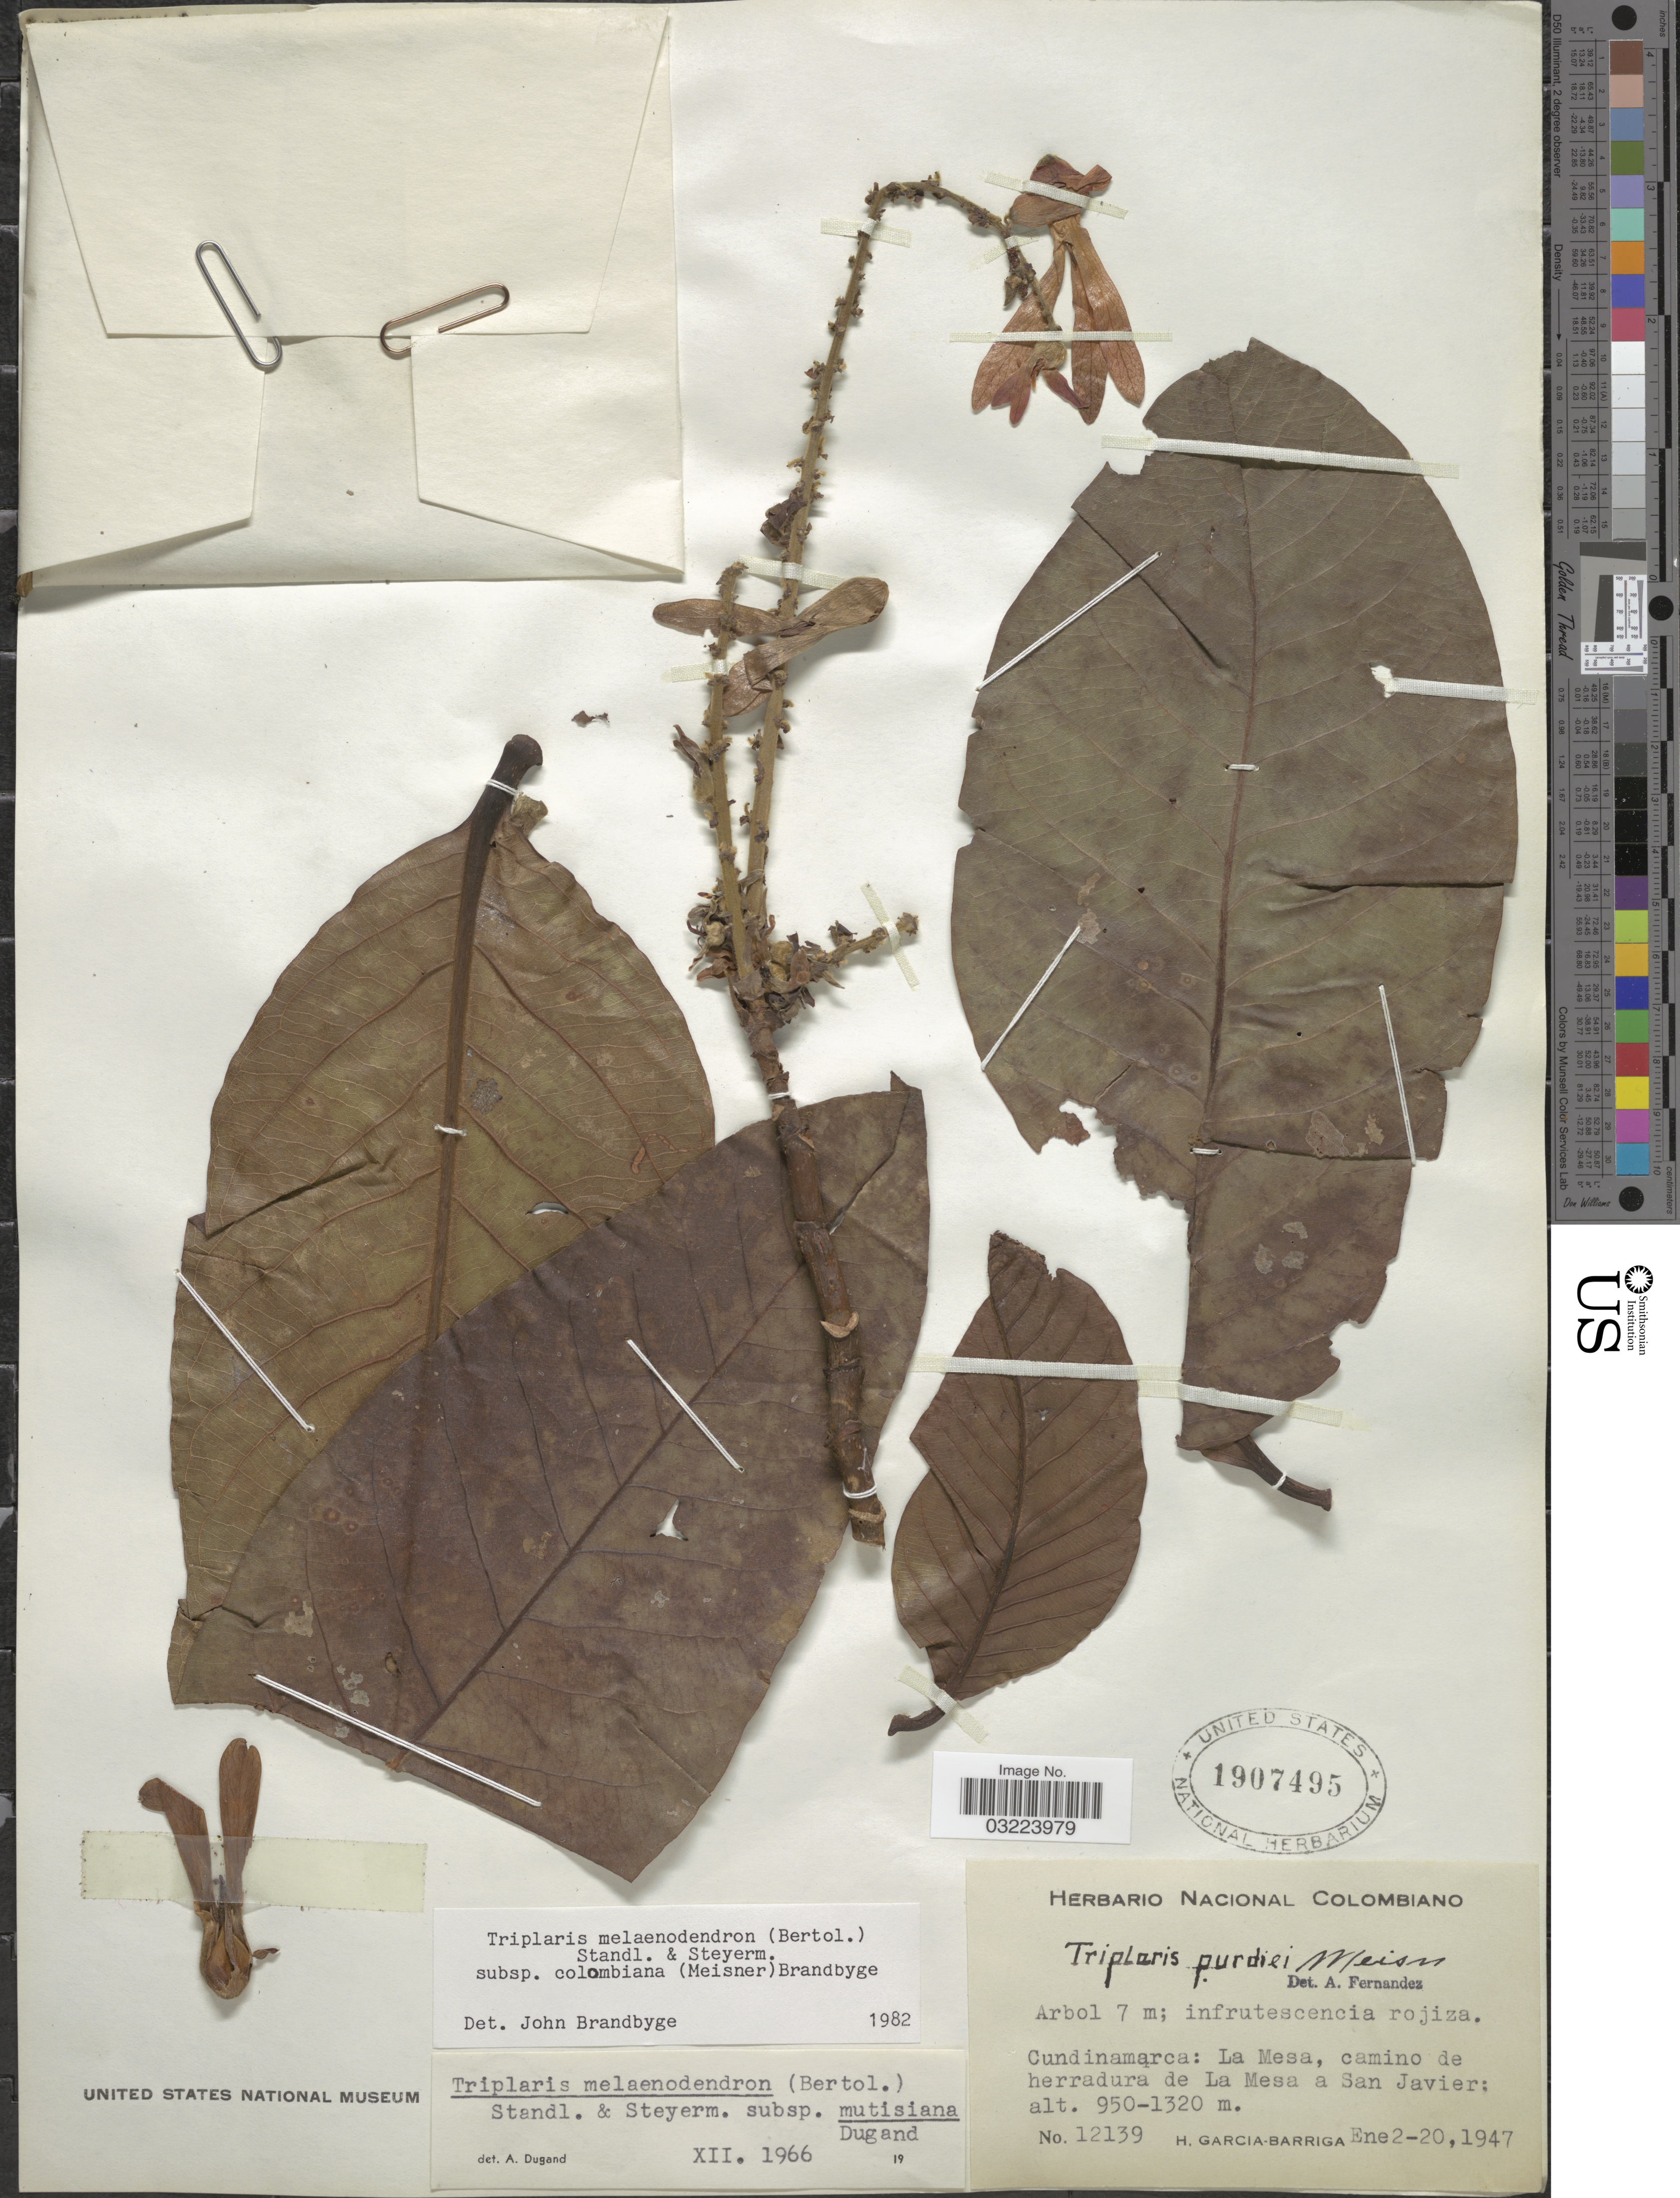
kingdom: Plantae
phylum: Tracheophyta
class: Magnoliopsida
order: Caryophyllales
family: Polygonaceae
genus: Triplaris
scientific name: Triplaris melaenodendron subsp. colombiana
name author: (Meisn.) Brandbyge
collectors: H. García Barriga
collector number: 12139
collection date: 1947-01-02/1947-01-20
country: Colombia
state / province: Cundinamarca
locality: La Mesa, camino de herradura de La Mesa a San Javier.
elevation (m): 950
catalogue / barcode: US 1907495